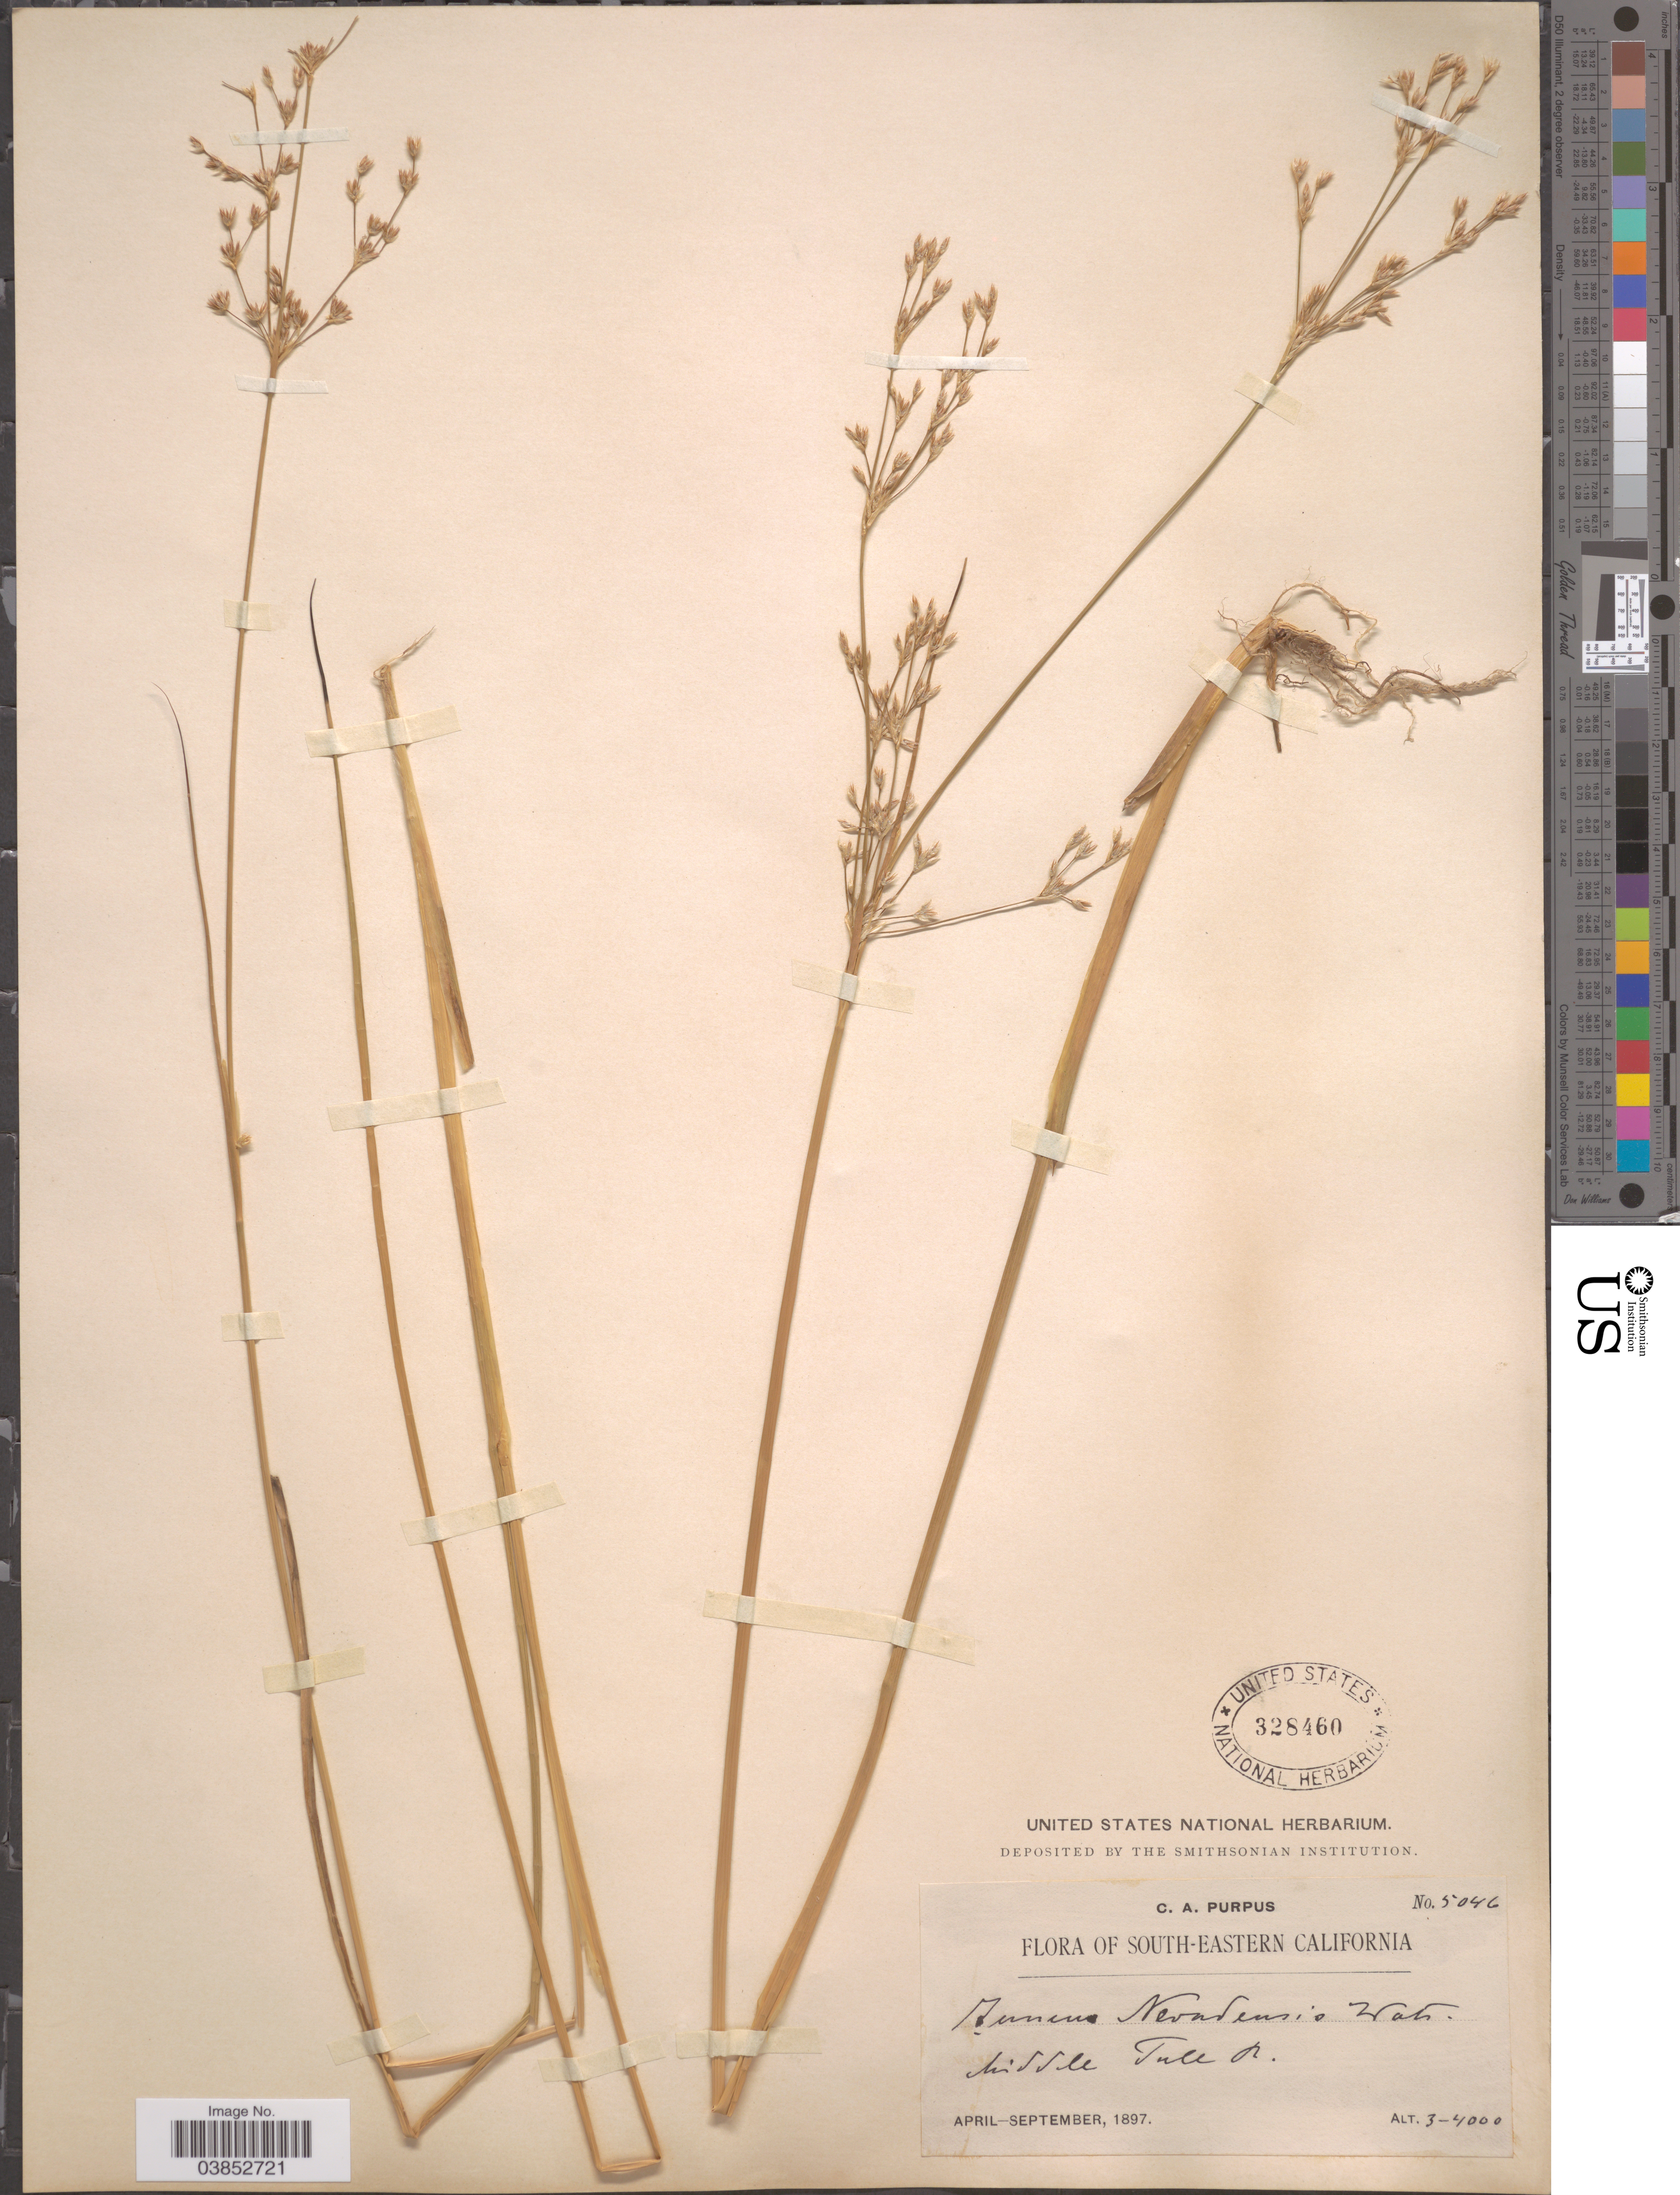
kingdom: Plantae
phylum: Tracheophyta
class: Liliopsida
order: Poales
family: Juncaceae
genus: Juncus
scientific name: Juncus dubius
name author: Engelm.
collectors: C. A. Purpus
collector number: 5046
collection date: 1897-04/1897-09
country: United States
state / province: California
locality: South-Eastern California. Middle Tule R.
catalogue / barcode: US 328460